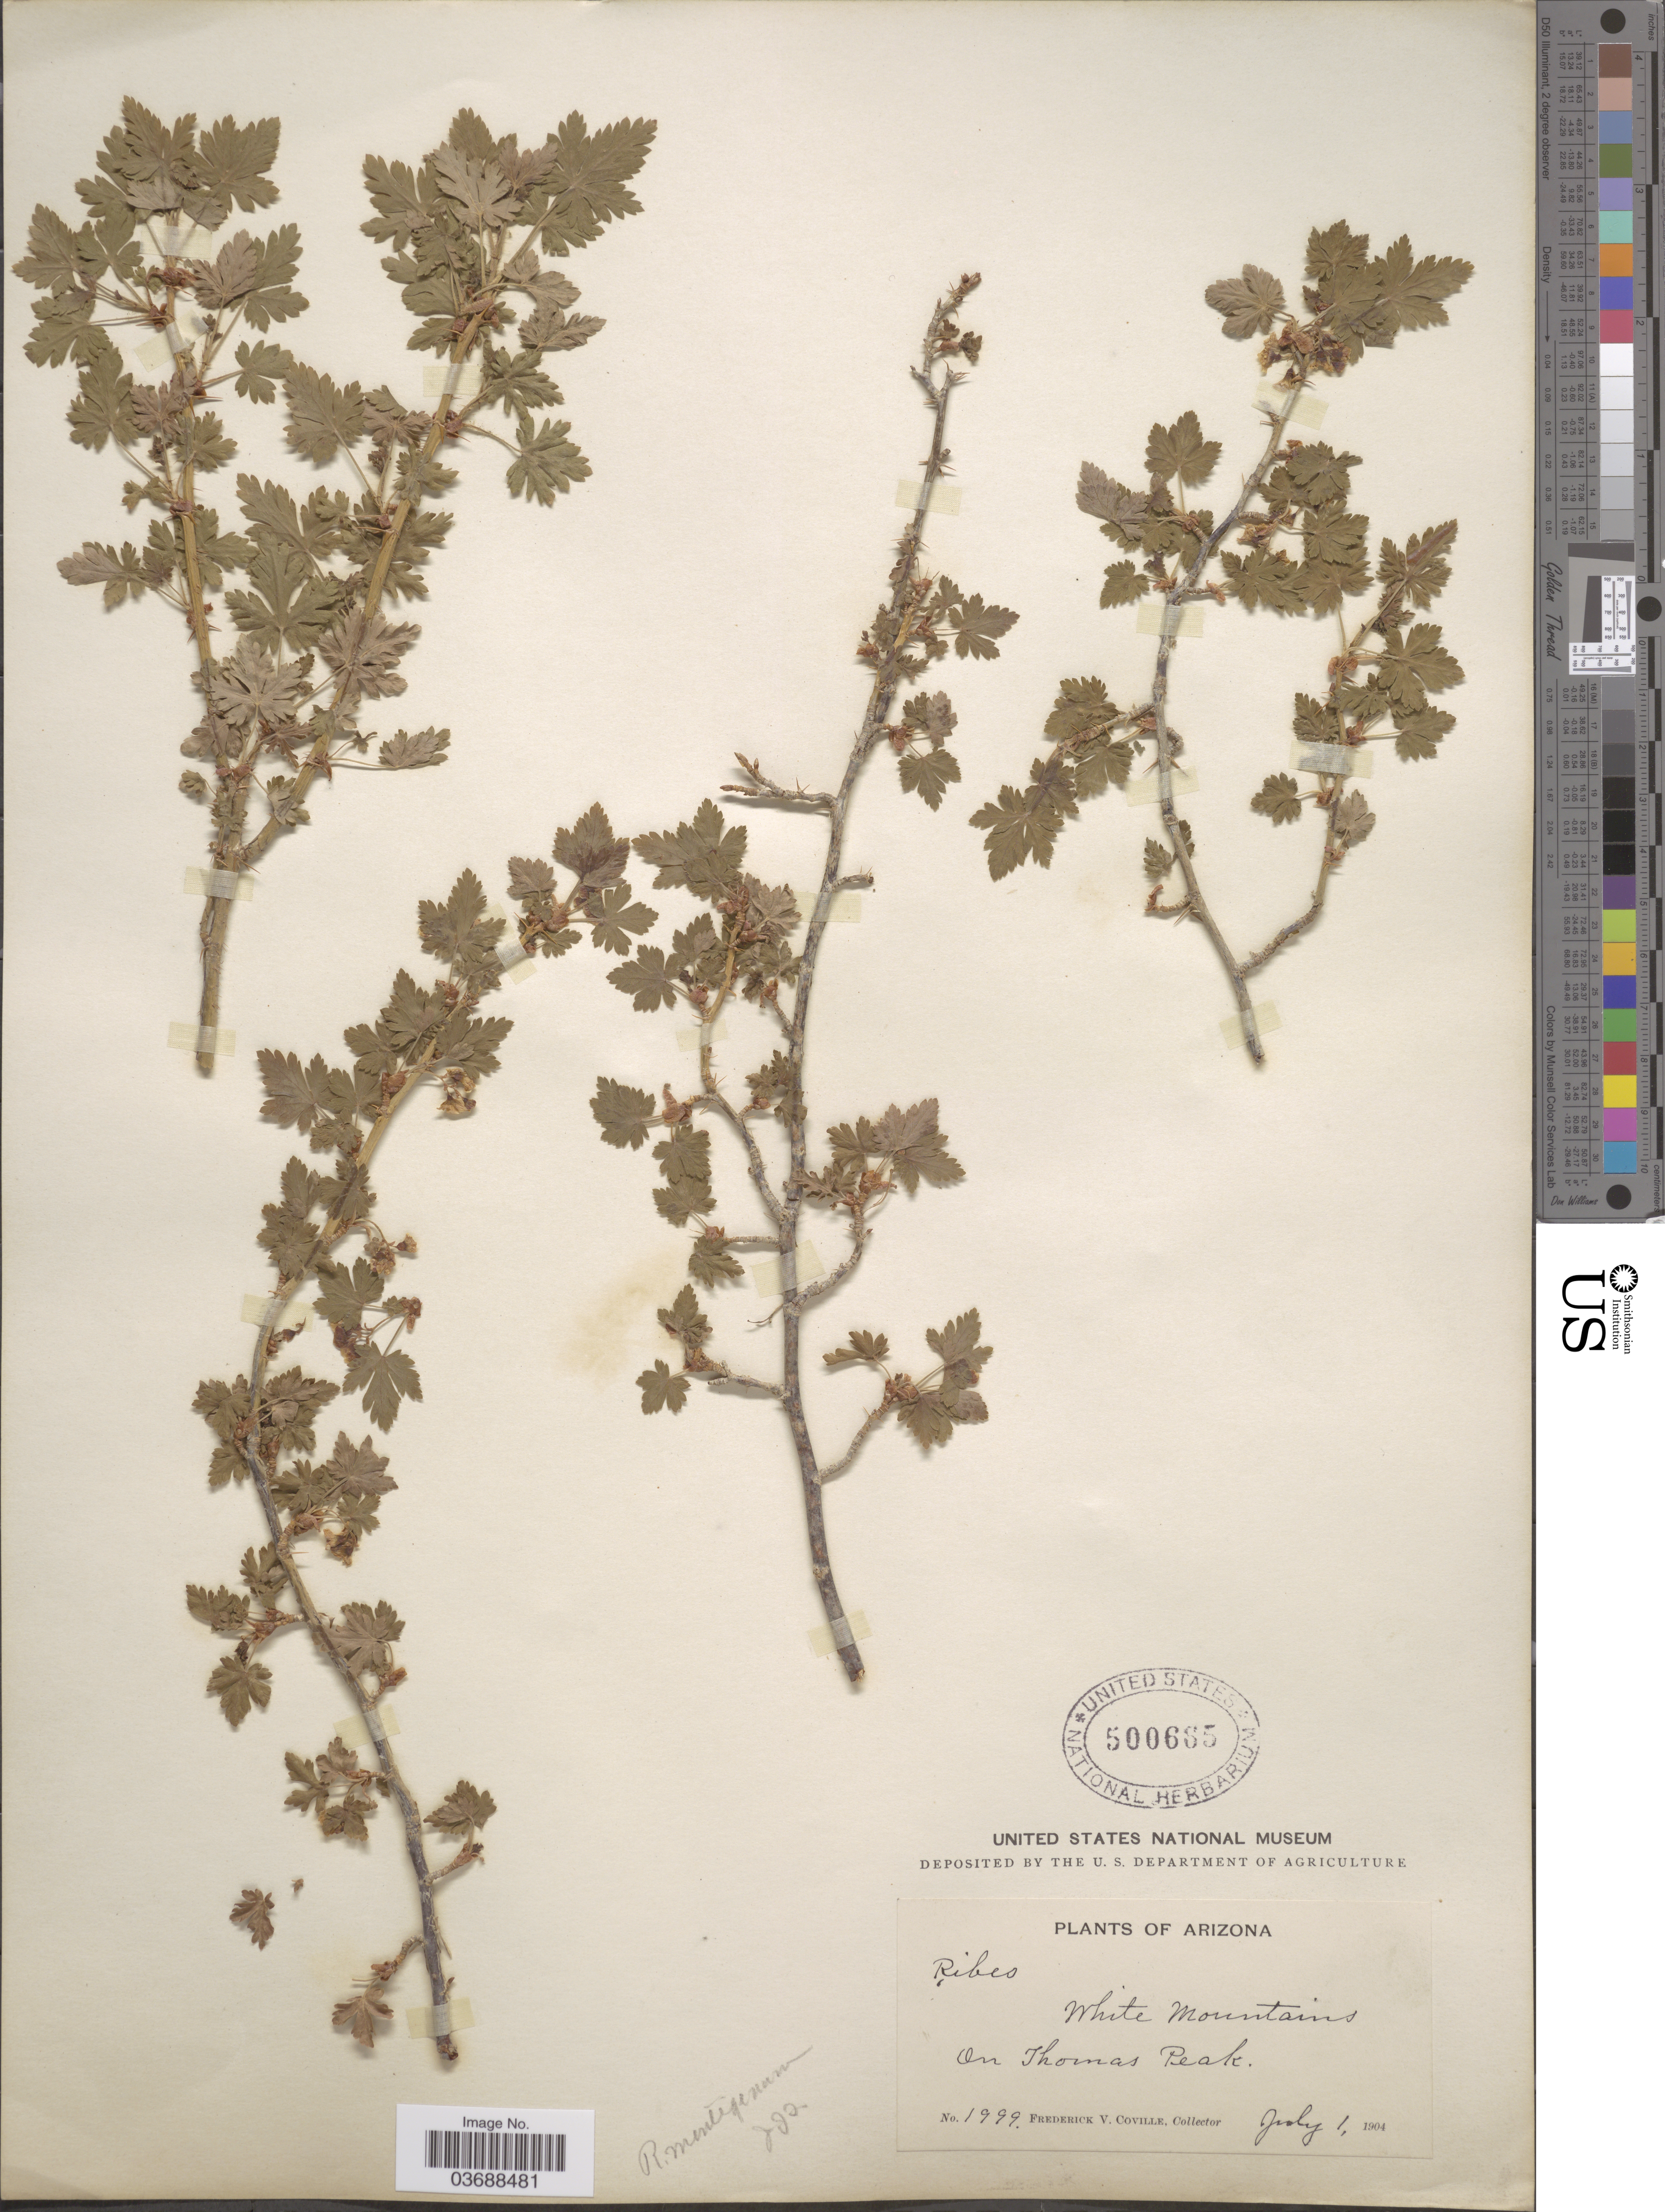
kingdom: Plantae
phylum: Tracheophyta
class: Magnoliopsida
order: Saxifragales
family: Grossulariaceae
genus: Ribes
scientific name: Ribes montigenum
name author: McClatchie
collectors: F. V. Coville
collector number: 1999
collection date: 1904-07-01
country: United States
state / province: Arizona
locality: White Mountains. On Thomas Peak.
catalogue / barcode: US 500665